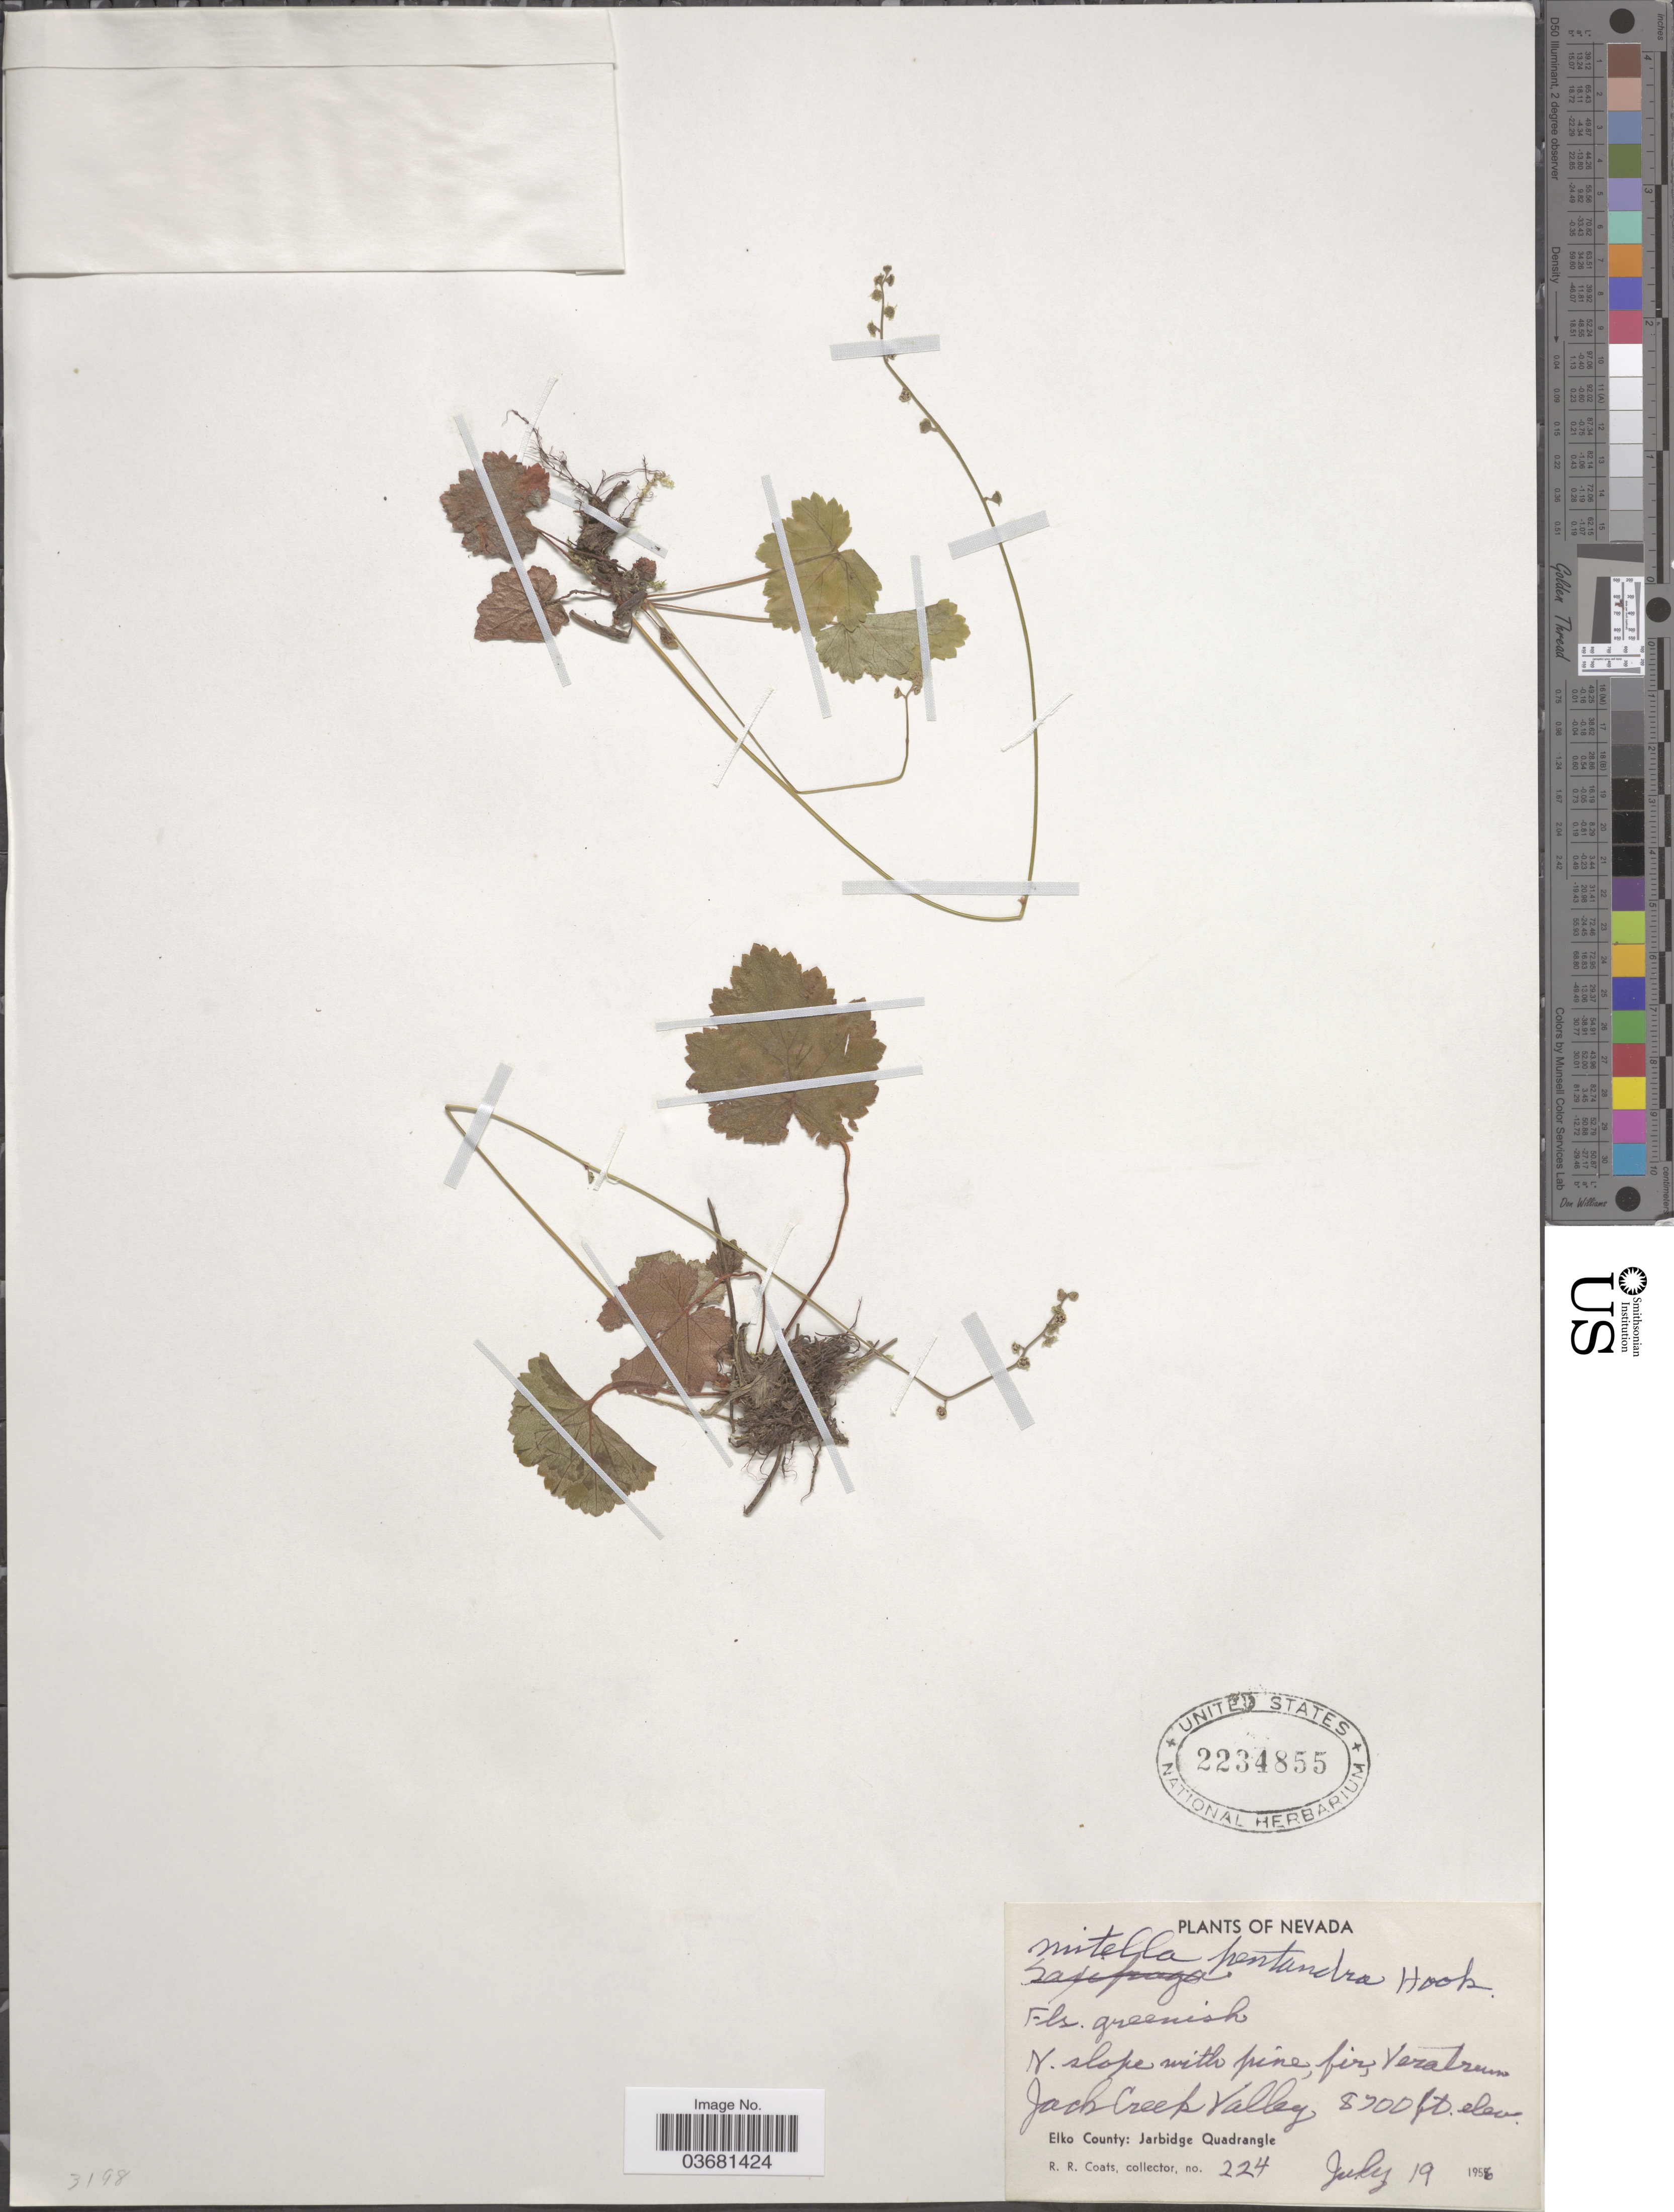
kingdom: Plantae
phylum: Tracheophyta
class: Magnoliopsida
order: Saxifragales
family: Saxifragaceae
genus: Mitella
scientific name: Mitella pentandra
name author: Hook.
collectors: R. Coats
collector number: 224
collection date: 1956-07-19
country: United States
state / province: Nevada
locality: N. slope with pine. Jack Creek Valley. Elko County: Jarbidge Quadrangle.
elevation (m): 2652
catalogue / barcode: US 2234855